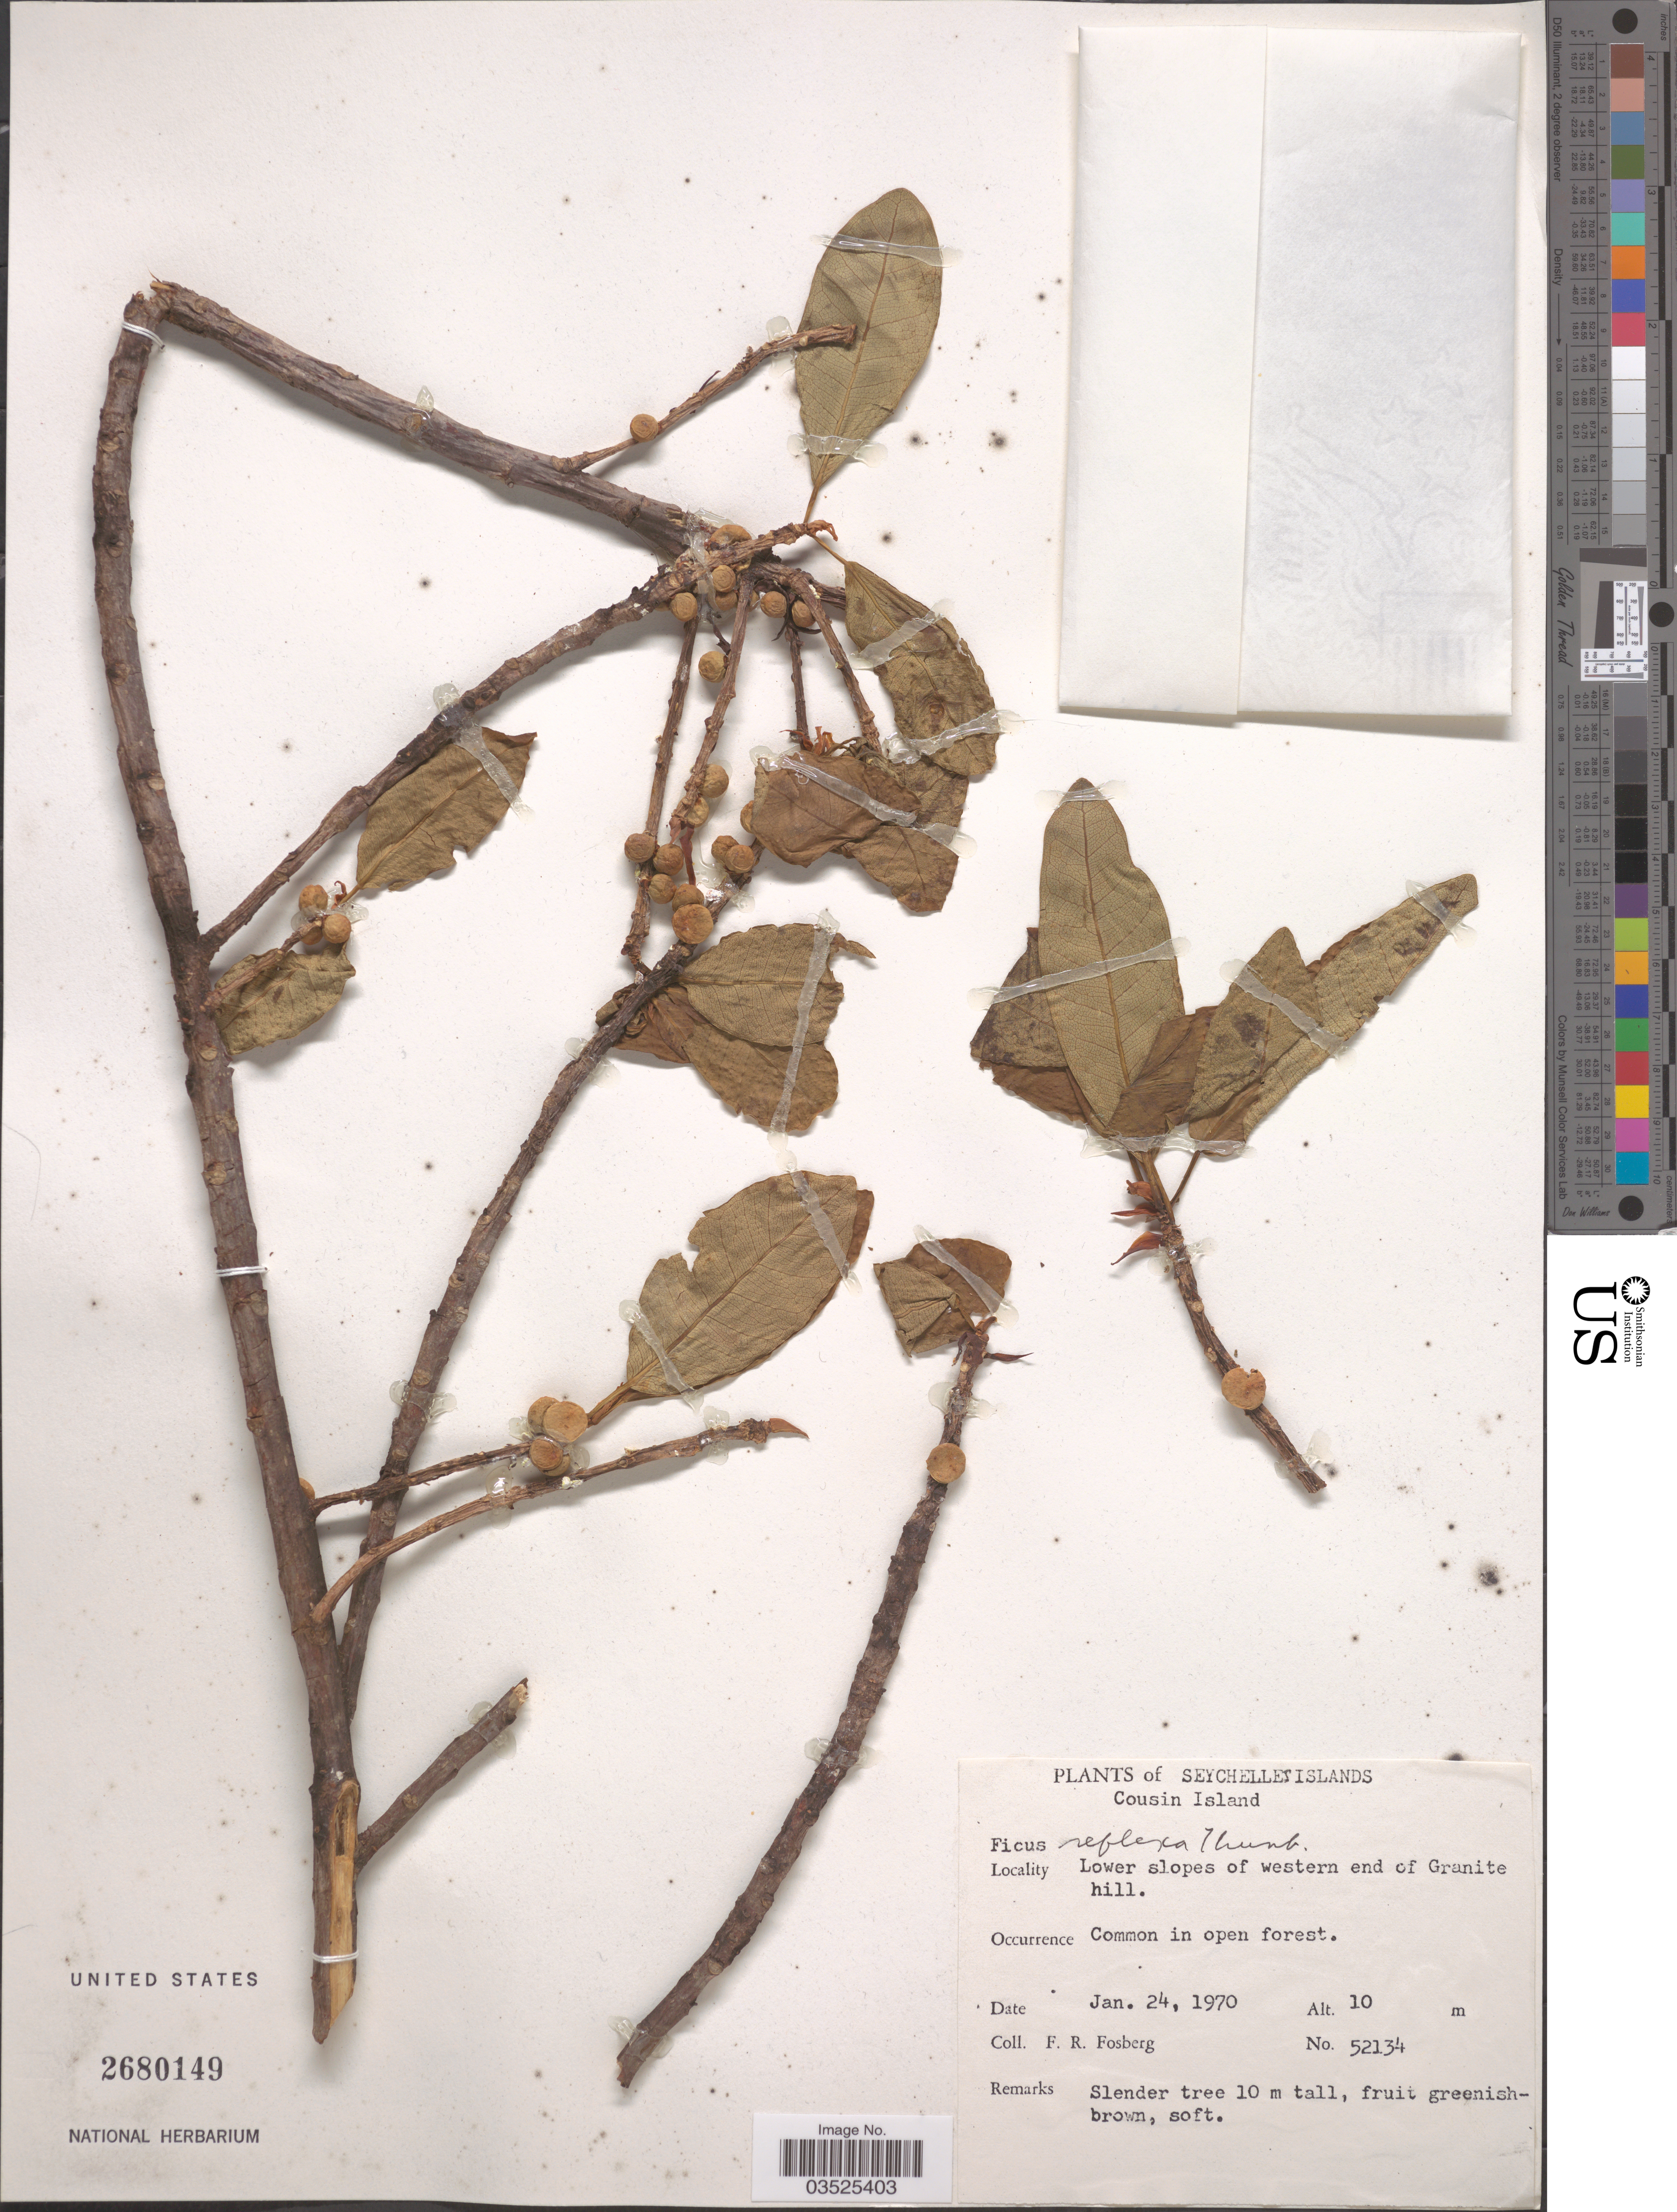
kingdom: Plantae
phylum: Tracheophyta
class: Magnoliopsida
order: Rosales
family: Moraceae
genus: Ficus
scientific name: Ficus reflexa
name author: Thunb.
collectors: F. R. Fosberg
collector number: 52134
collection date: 1970-01-24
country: Seychelles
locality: Seychelles Islands, Cousin Island. Lower slopes of western end of Granite hill.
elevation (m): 10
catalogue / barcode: US 2680149